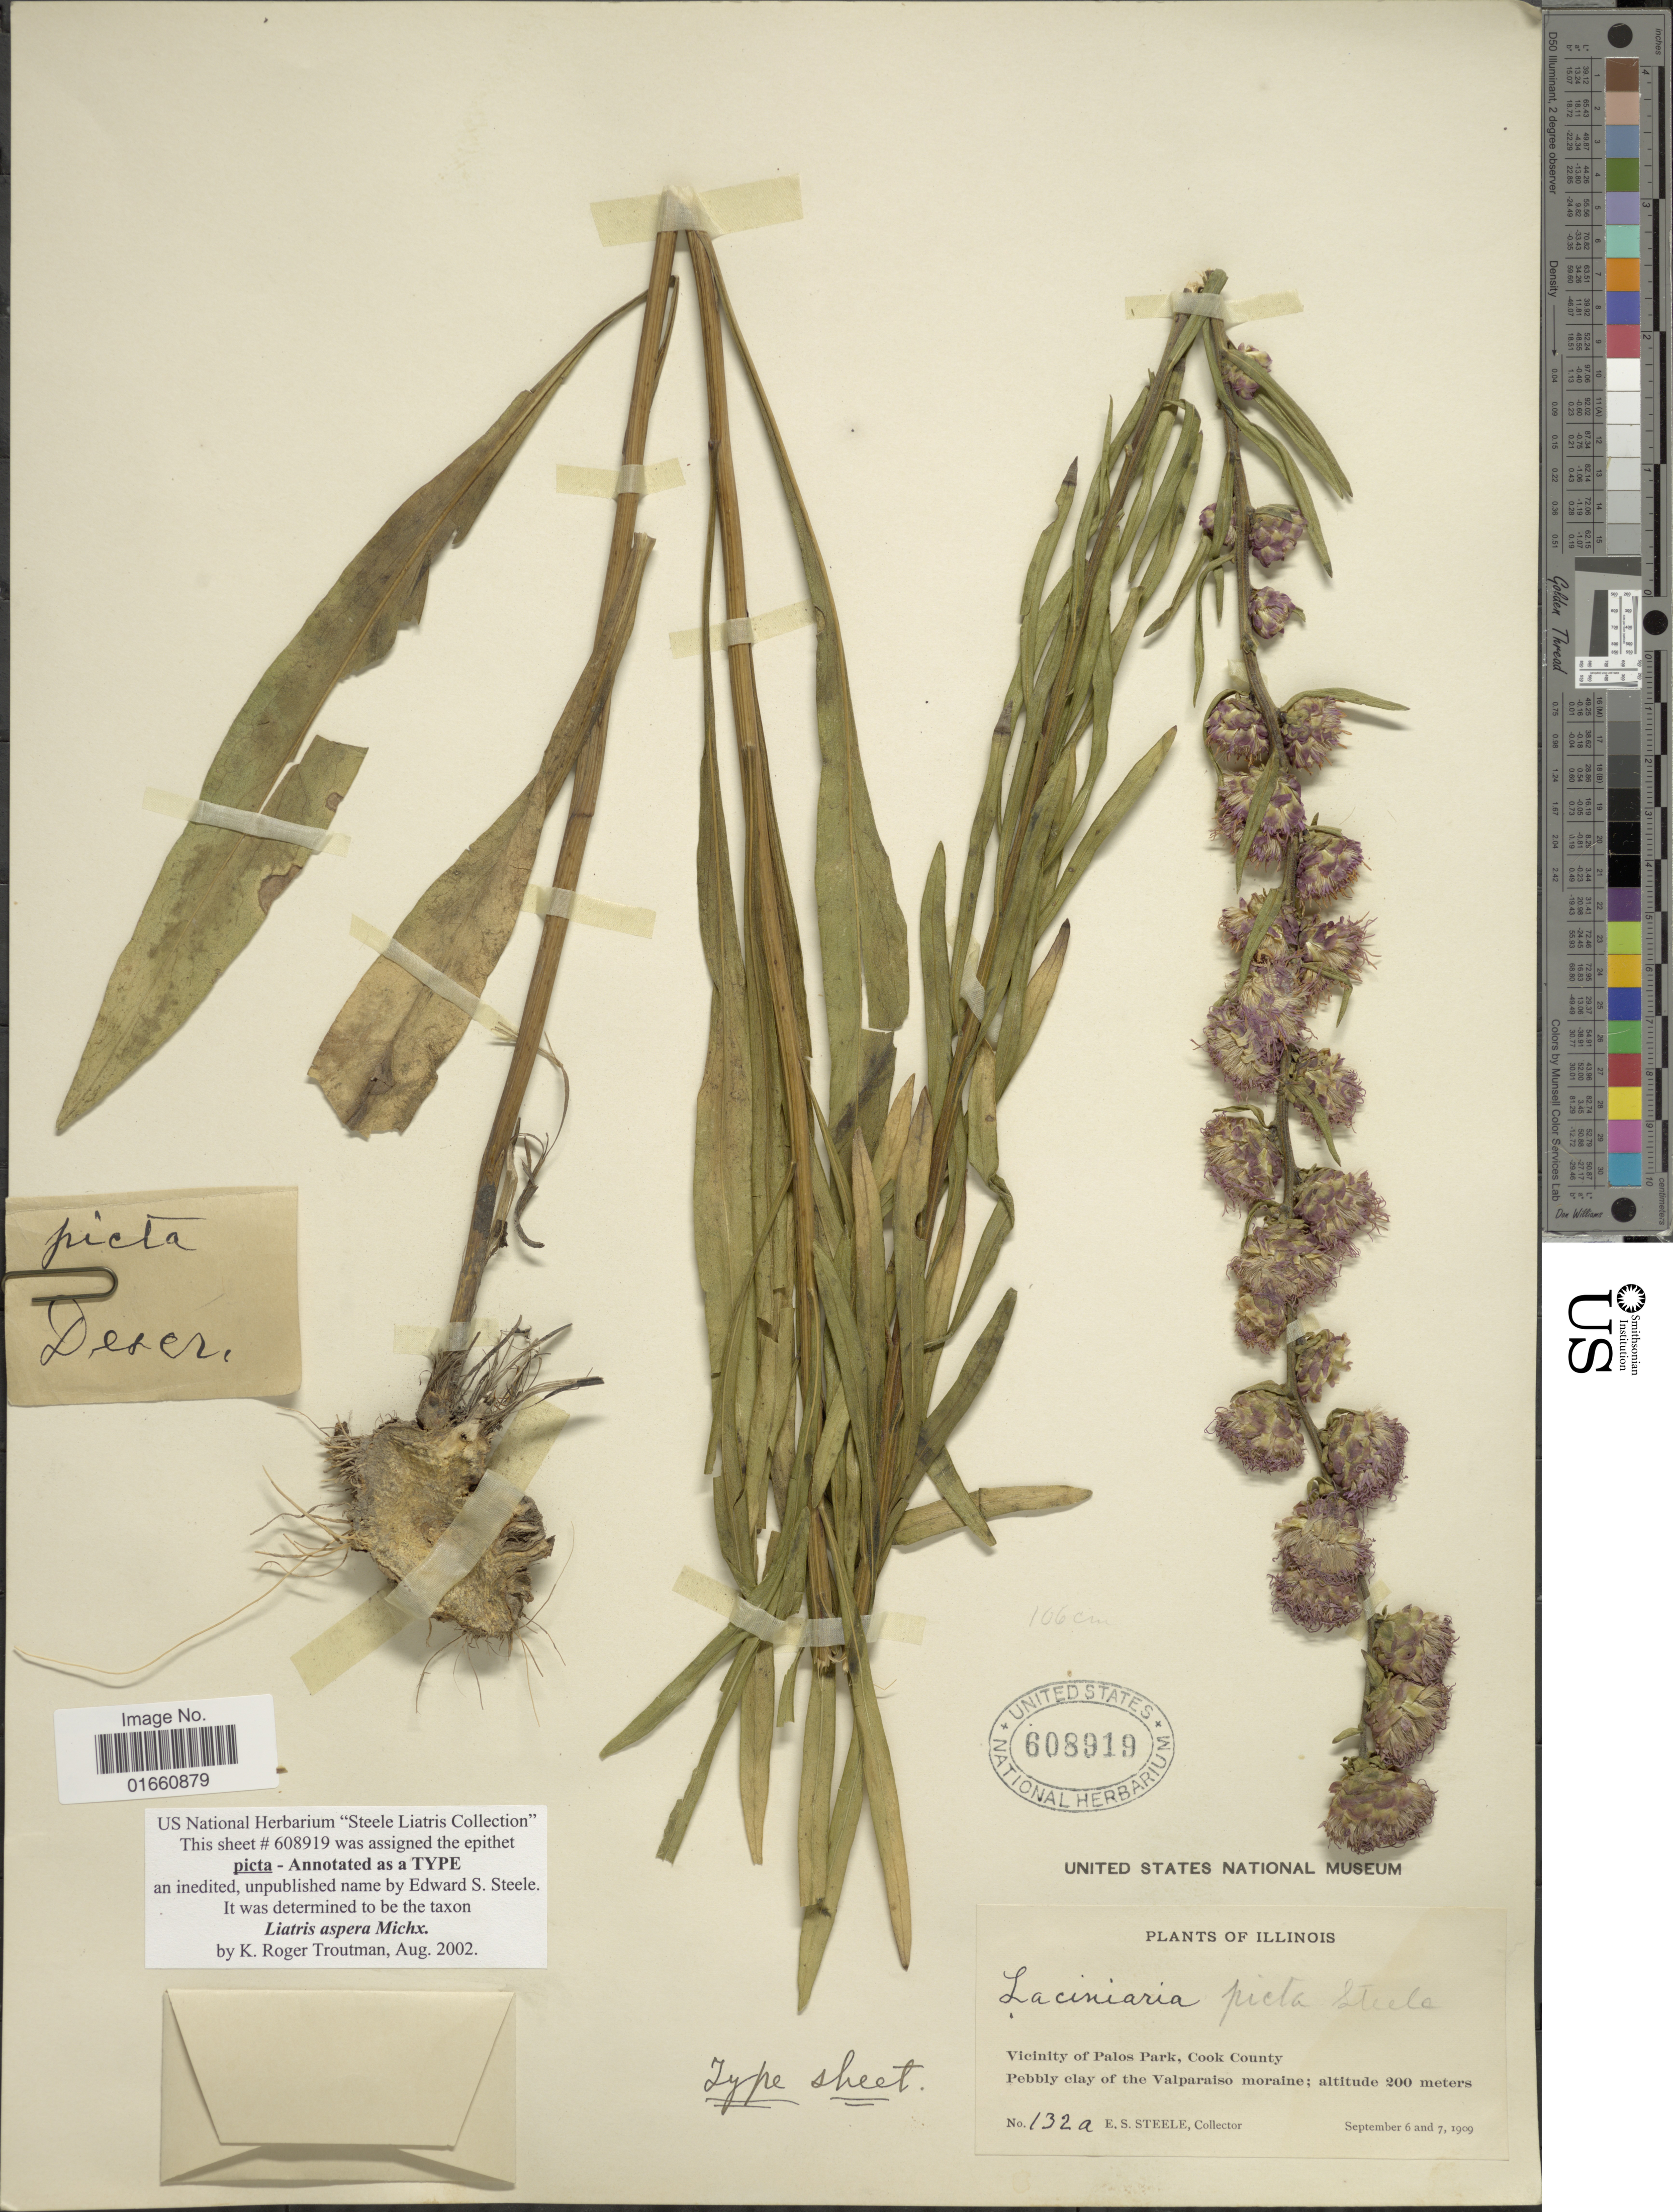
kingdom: Plantae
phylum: Tracheophyta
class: Magnoliopsida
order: Asterales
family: Asteraceae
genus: Liatris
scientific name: Liatris aspera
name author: Michx.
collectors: E. Steele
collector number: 132a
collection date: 1909-09-06/1909-09-07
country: United States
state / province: Illinois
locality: Vicinity of Palos Park, Cook County, Pebbly clay of the Valparaiso moraine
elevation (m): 200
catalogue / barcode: US 608919